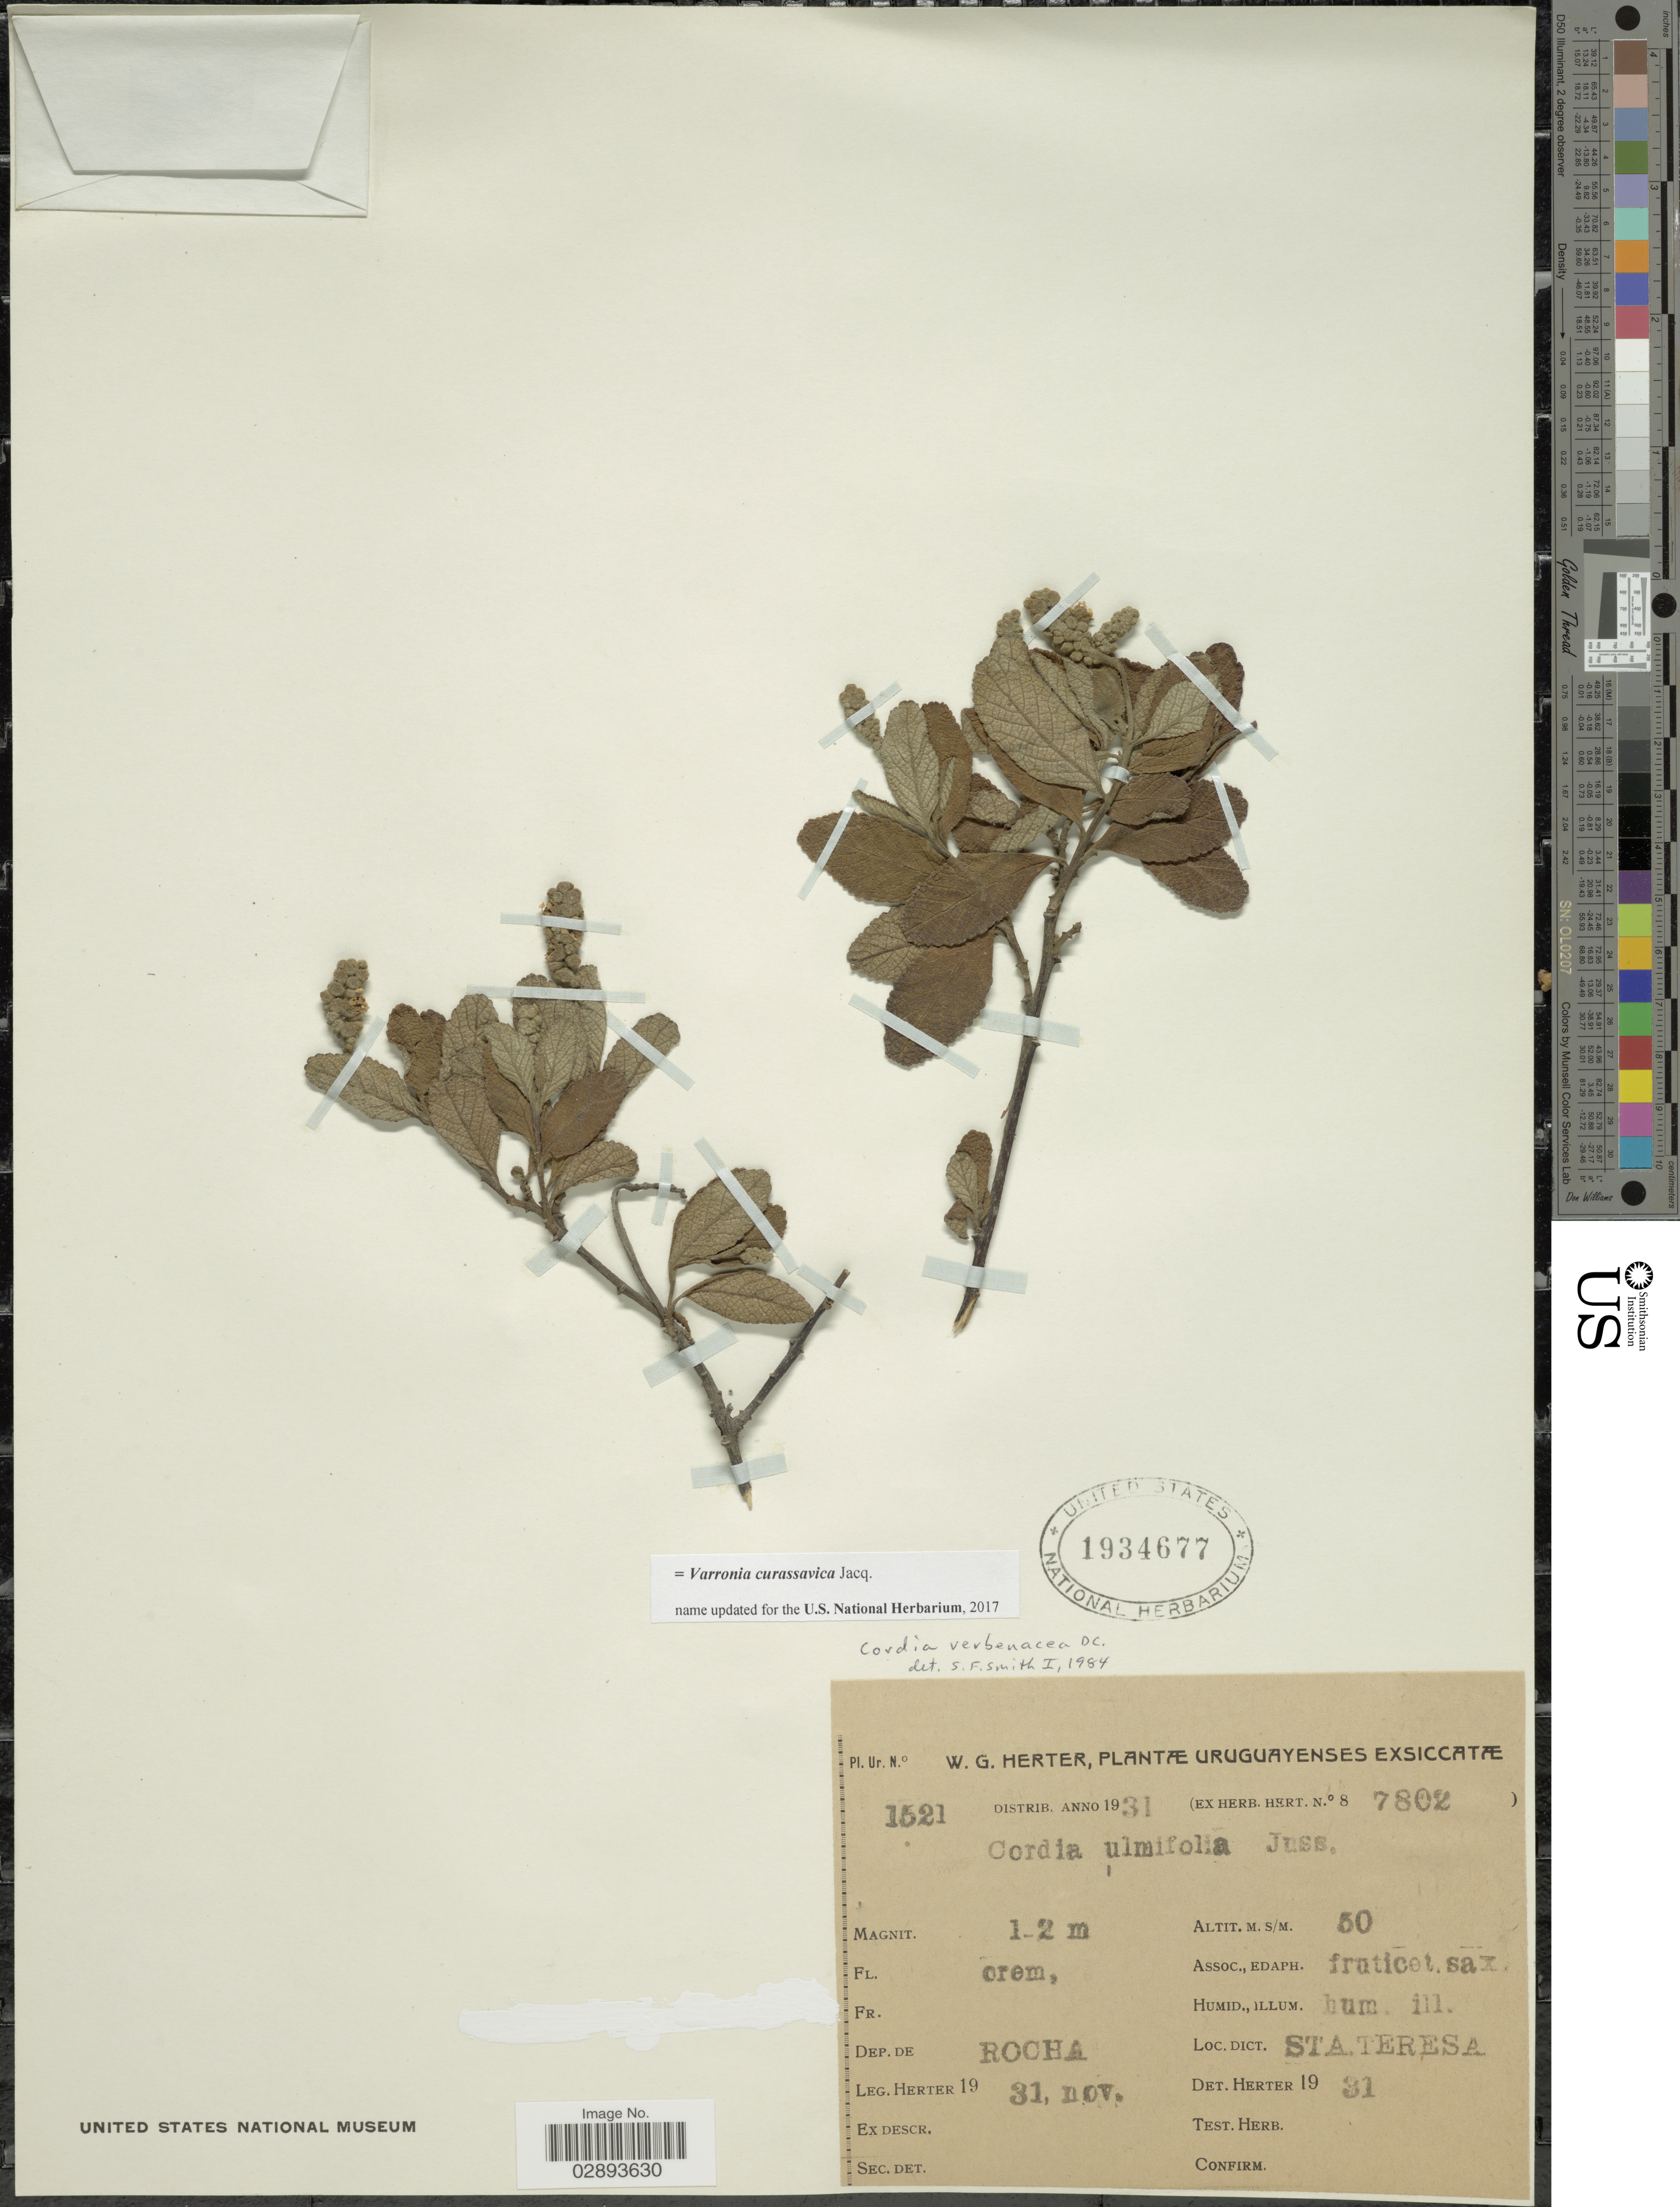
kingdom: Plantae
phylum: Tracheophyta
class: Magnoliopsida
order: Boraginales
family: Cordiaceae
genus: Varronia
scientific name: Varronia curassavica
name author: Jacq.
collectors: W. G. Herter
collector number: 1521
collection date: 1931-11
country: Uruguay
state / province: Rocha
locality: Dep. De Rocha, Sta. Teresa.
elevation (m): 50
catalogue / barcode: US 1934677